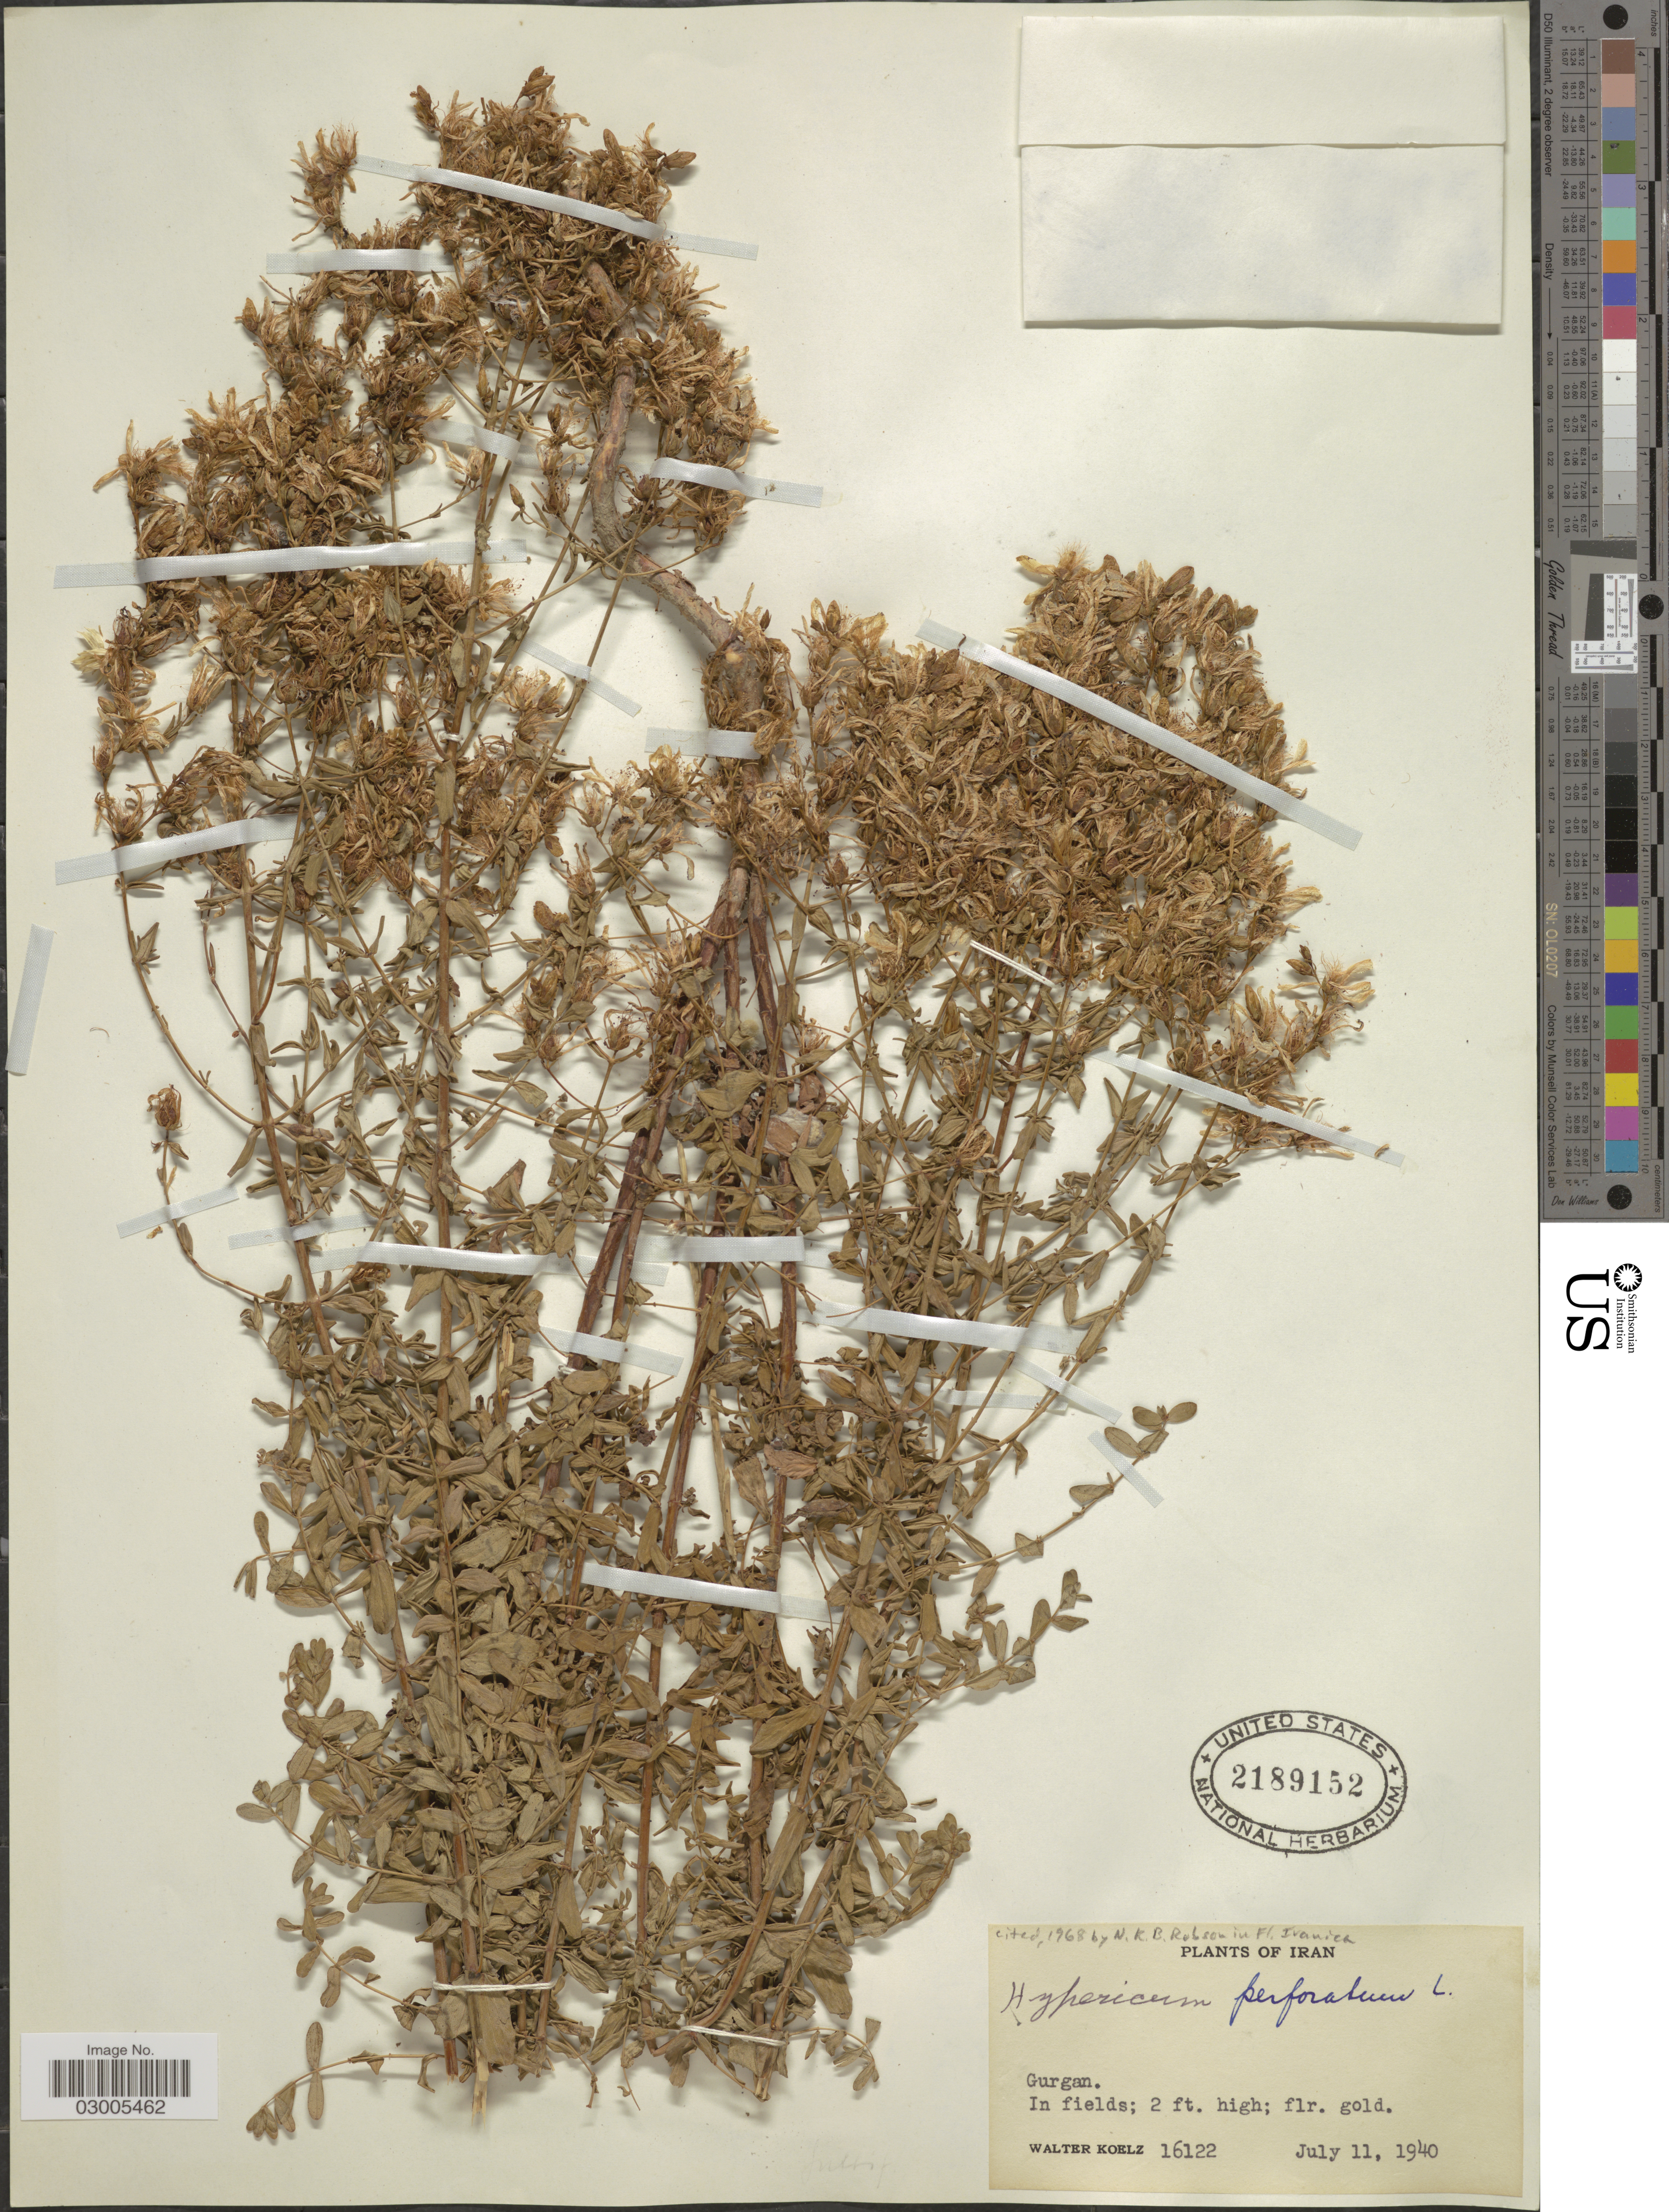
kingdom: Plantae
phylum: Tracheophyta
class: Magnoliopsida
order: Malpighiales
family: Hypericaceae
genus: Hypericum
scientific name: Hypericum perforatum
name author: L.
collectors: W. N. Koelz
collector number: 16122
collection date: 1940-07-11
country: Iran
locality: Gurgan.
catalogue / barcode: US 2189152